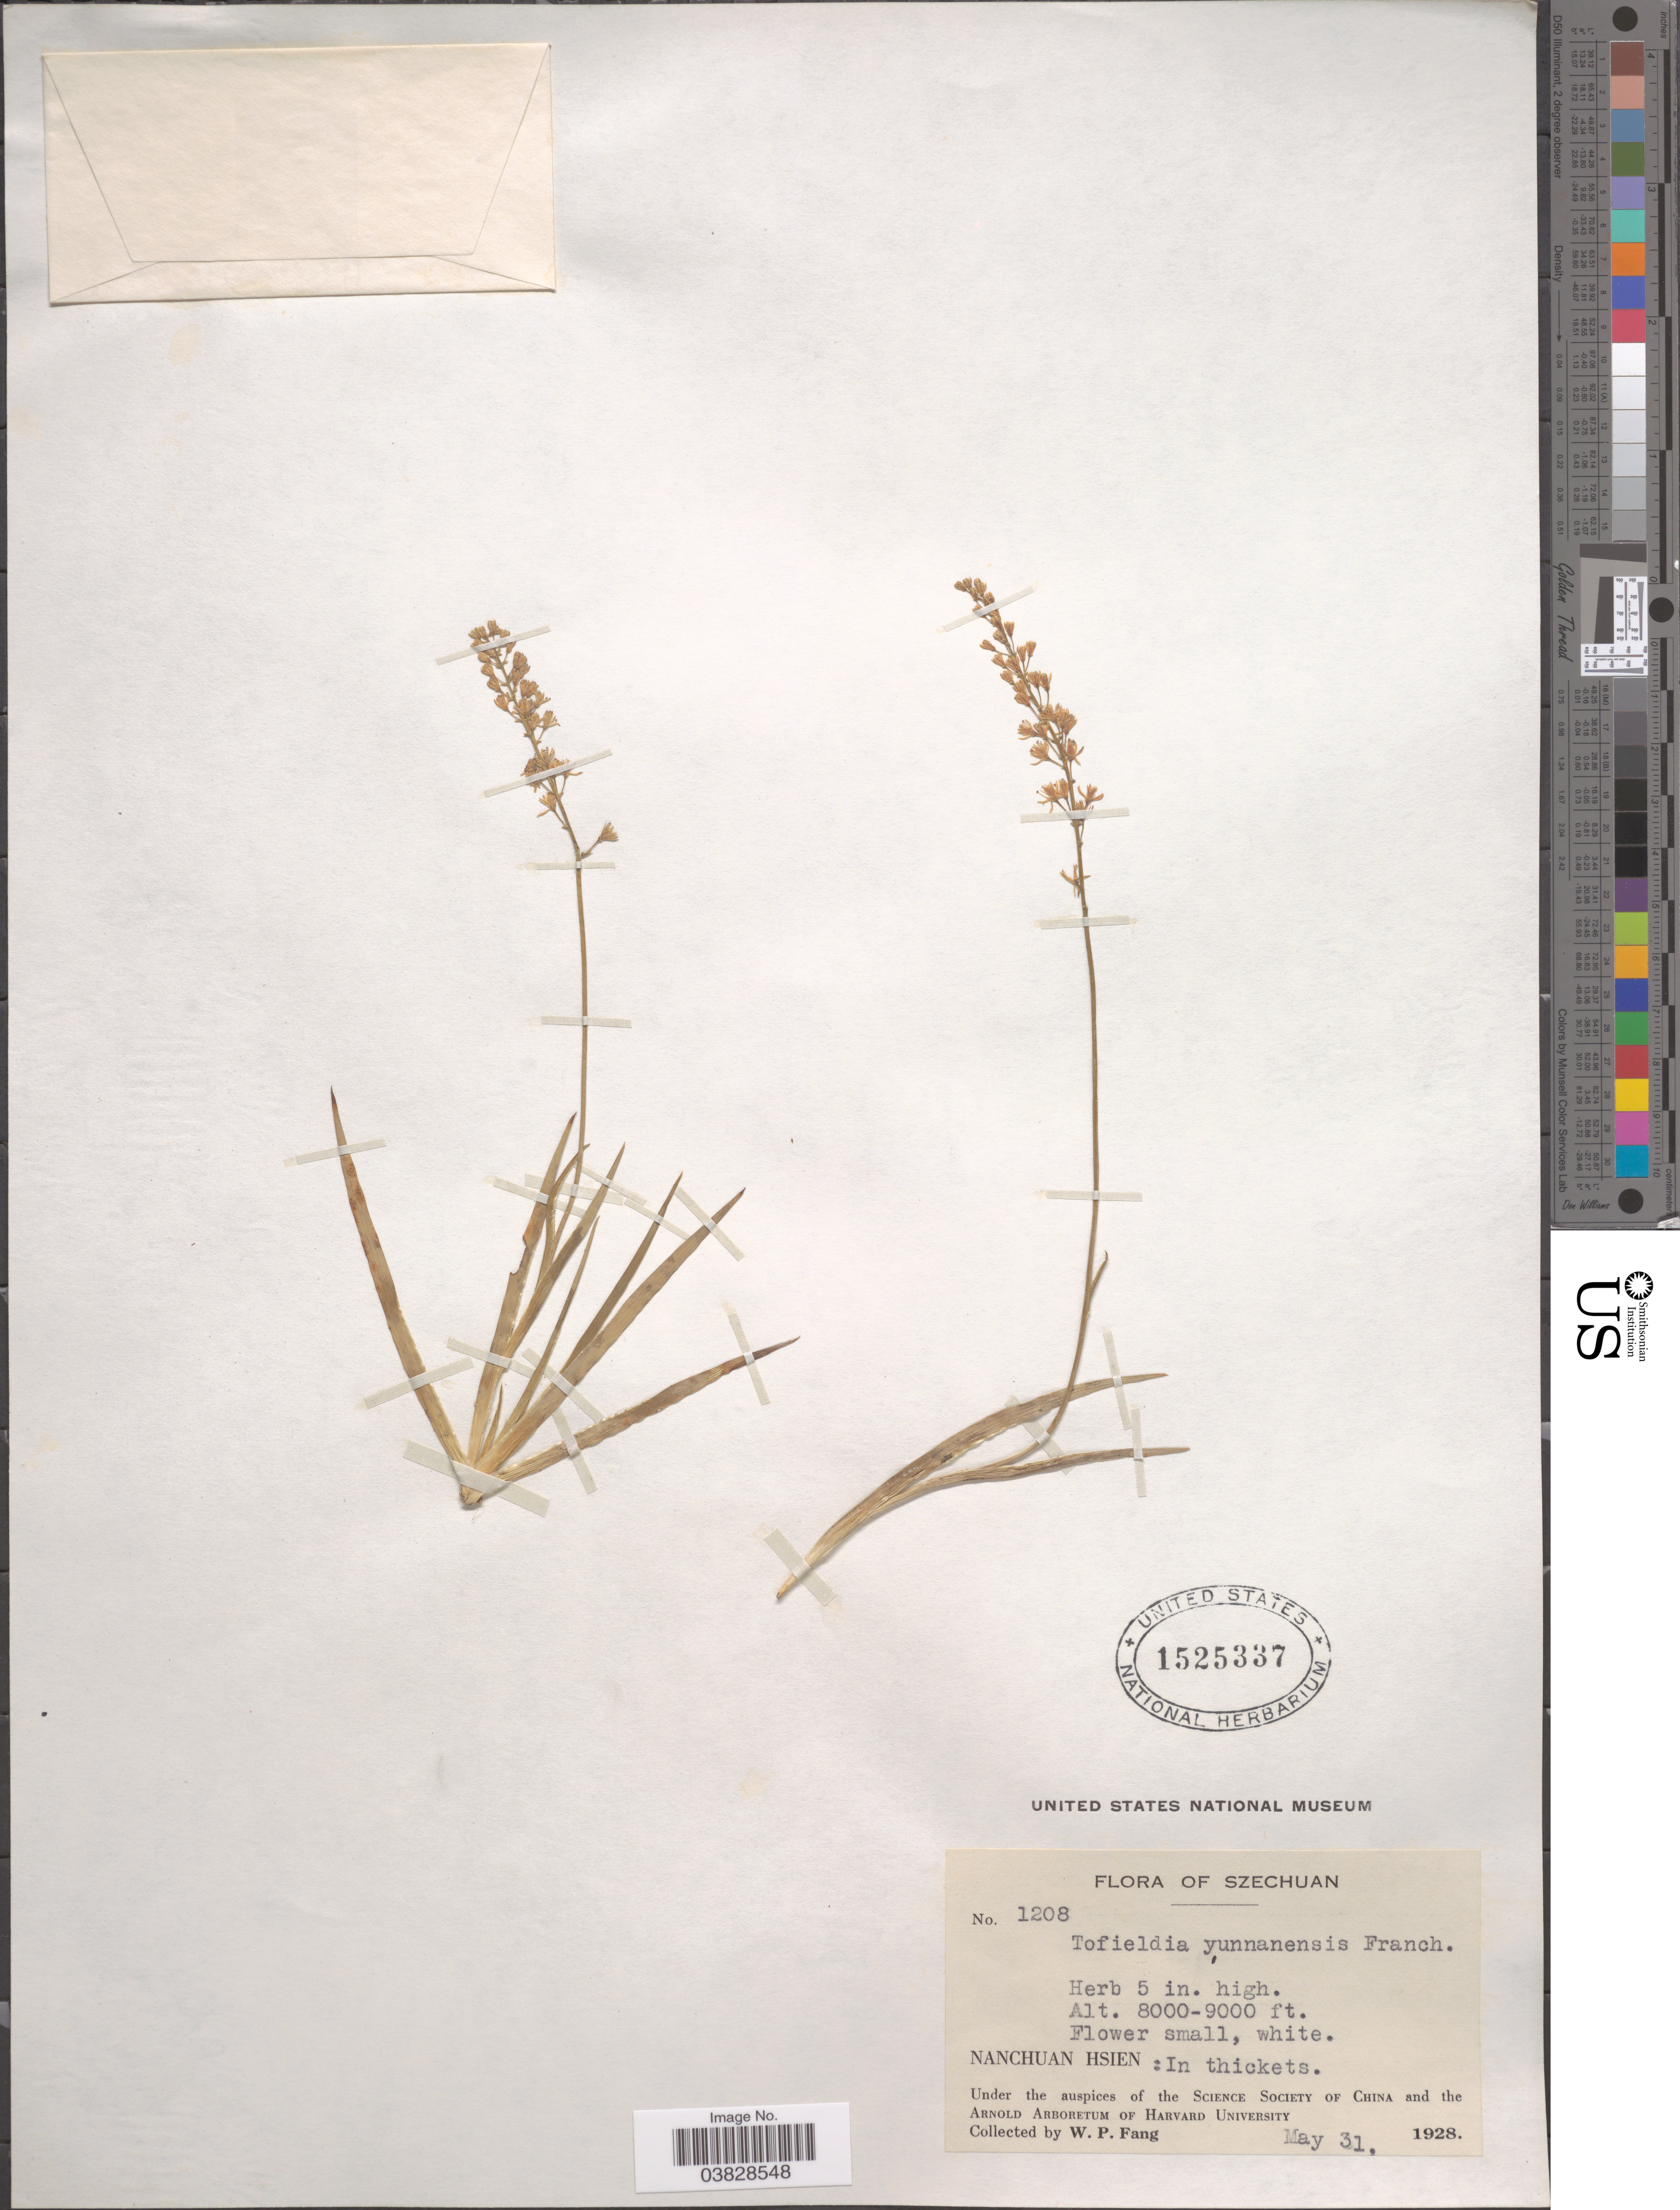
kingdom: Plantae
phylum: Tracheophyta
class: Liliopsida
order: Alismatales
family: Tofieldiaceae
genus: Tofieldia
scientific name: Tofieldia yunnanensis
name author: Franch.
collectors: W. P. Fang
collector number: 1208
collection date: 1928-05-31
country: China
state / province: Sichuan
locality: Szechuan. Nanchuen Hsien.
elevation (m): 2438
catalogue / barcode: US 1525337